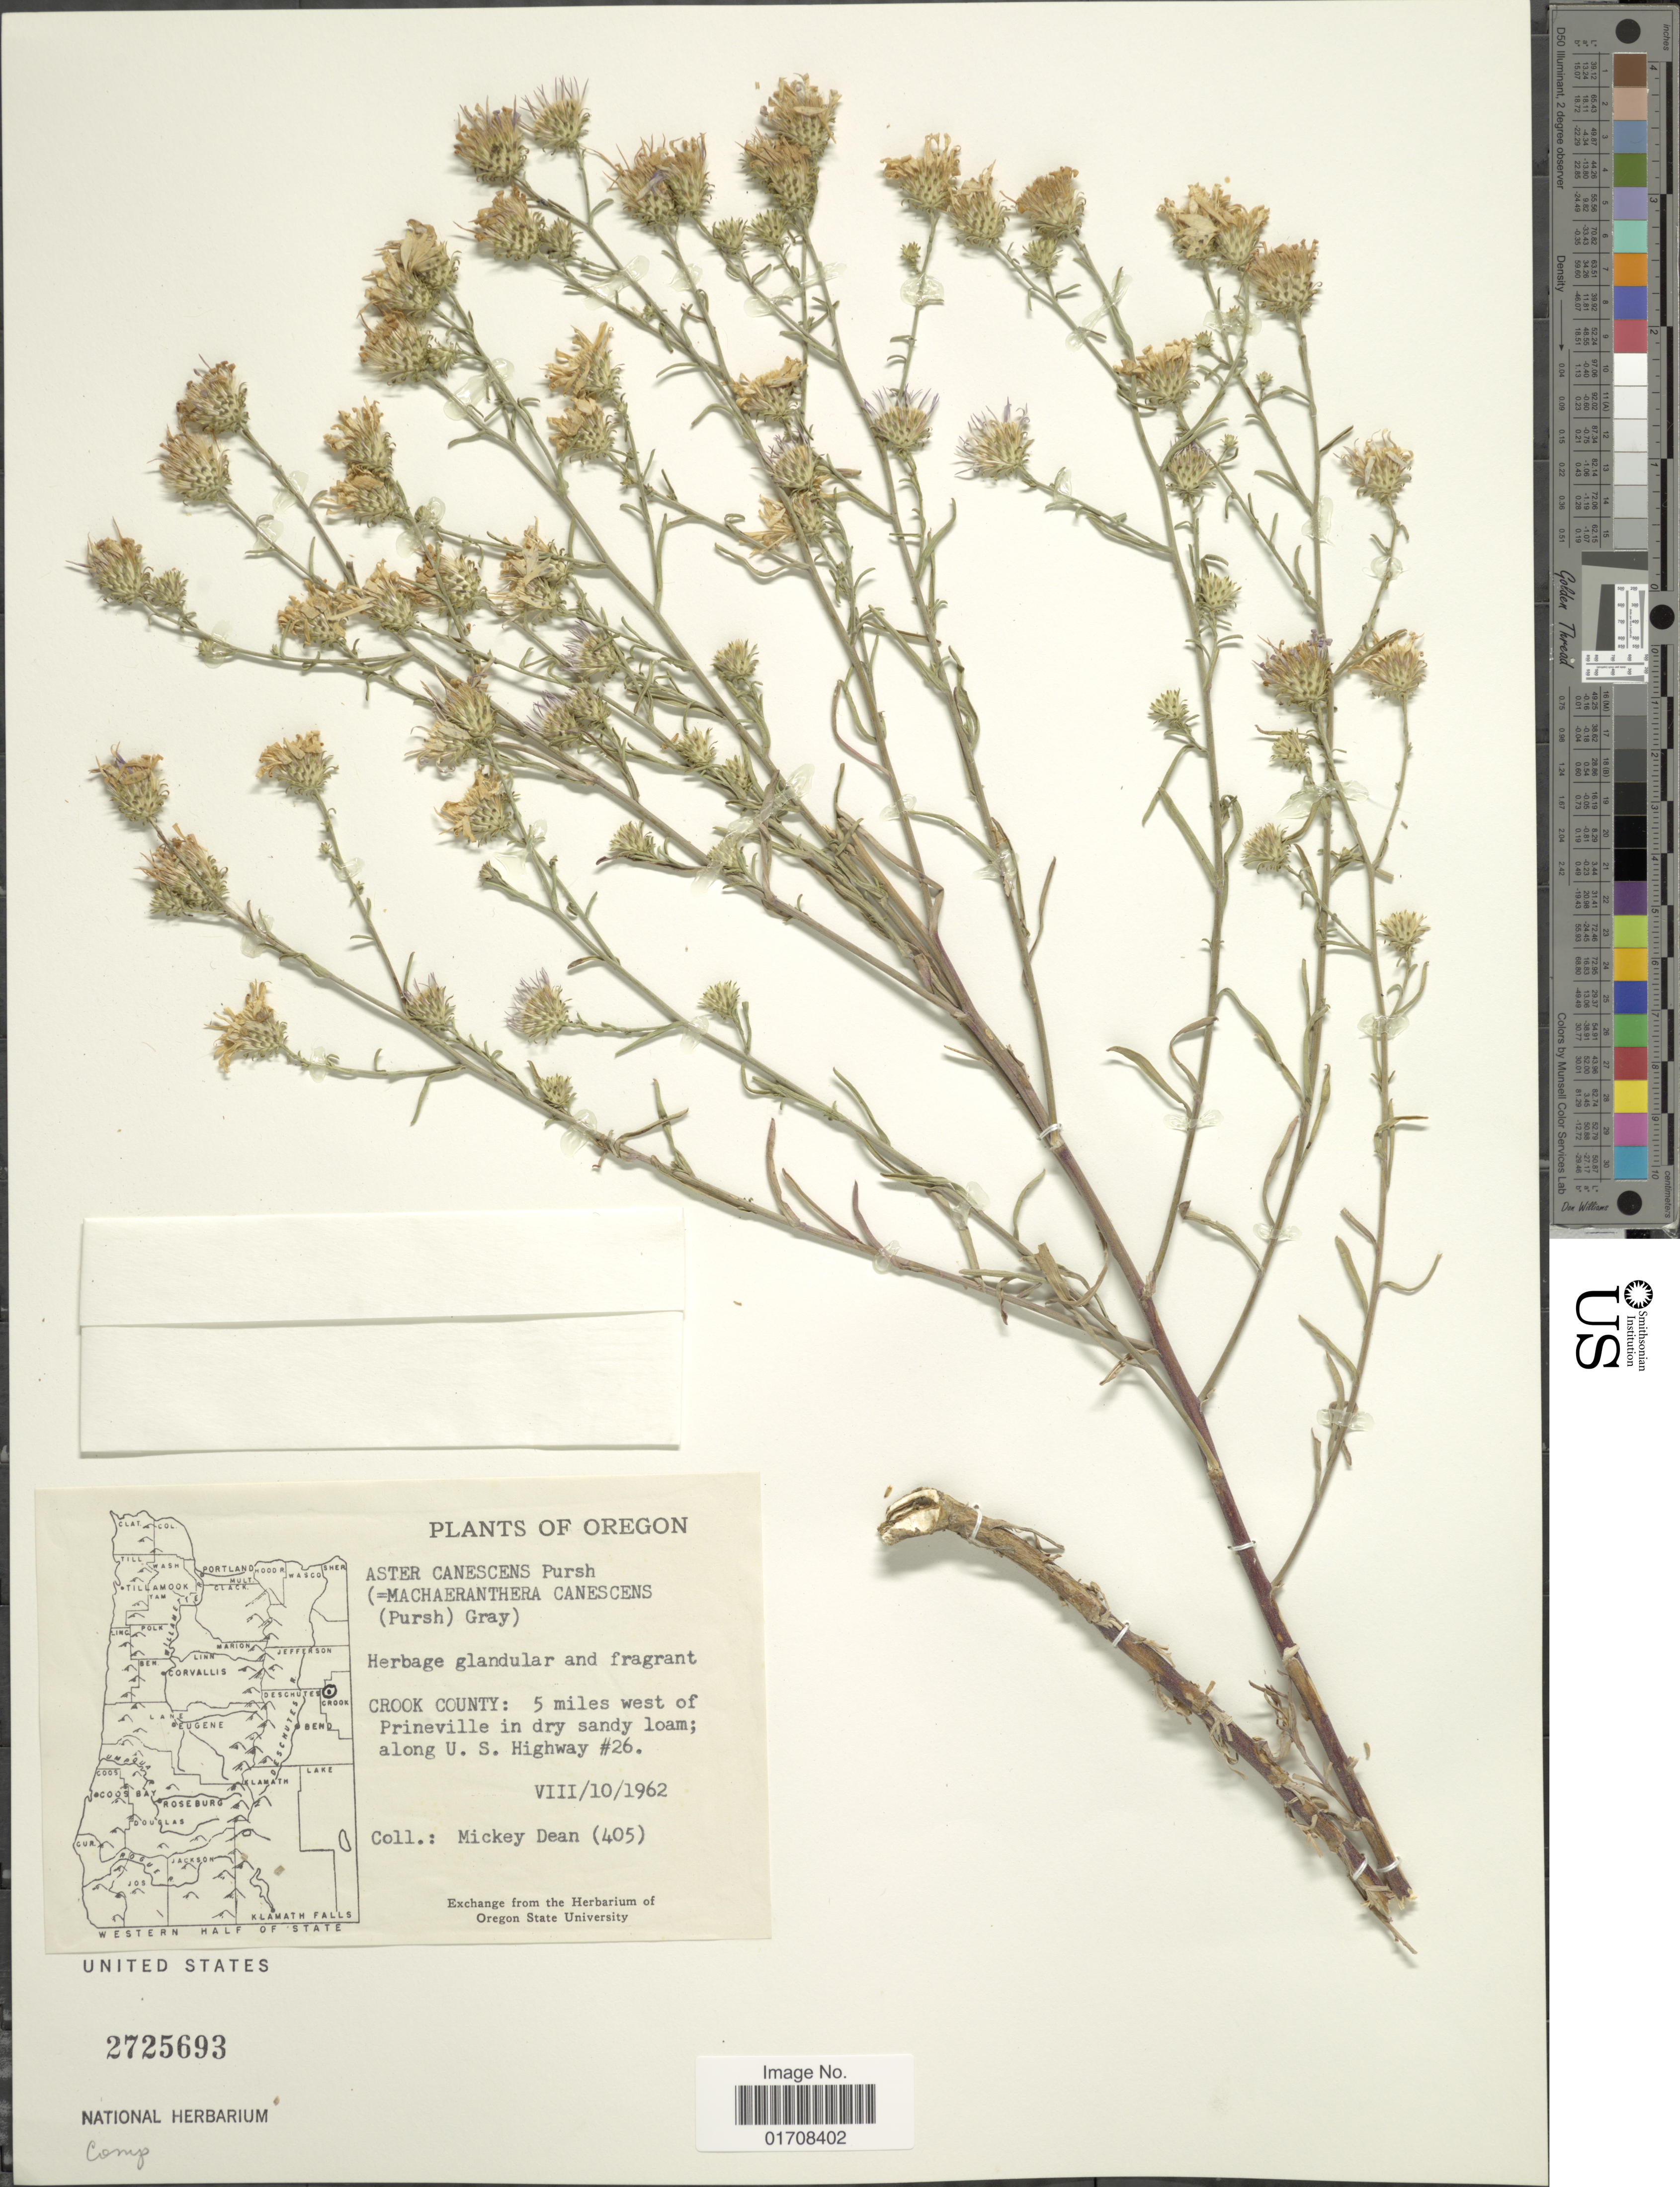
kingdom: Plantae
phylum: Tracheophyta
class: Magnoliopsida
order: Asterales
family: Asteraceae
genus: Machaeranthera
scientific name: Machaeranthera canescens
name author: (Pursh) A. Gray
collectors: M. L. Dean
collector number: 405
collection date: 1962-08-10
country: United States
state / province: Oregon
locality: Crook County, 5 miles west of Prineville in dry sandy loam, along U.S. Highway #26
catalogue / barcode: US 2725693